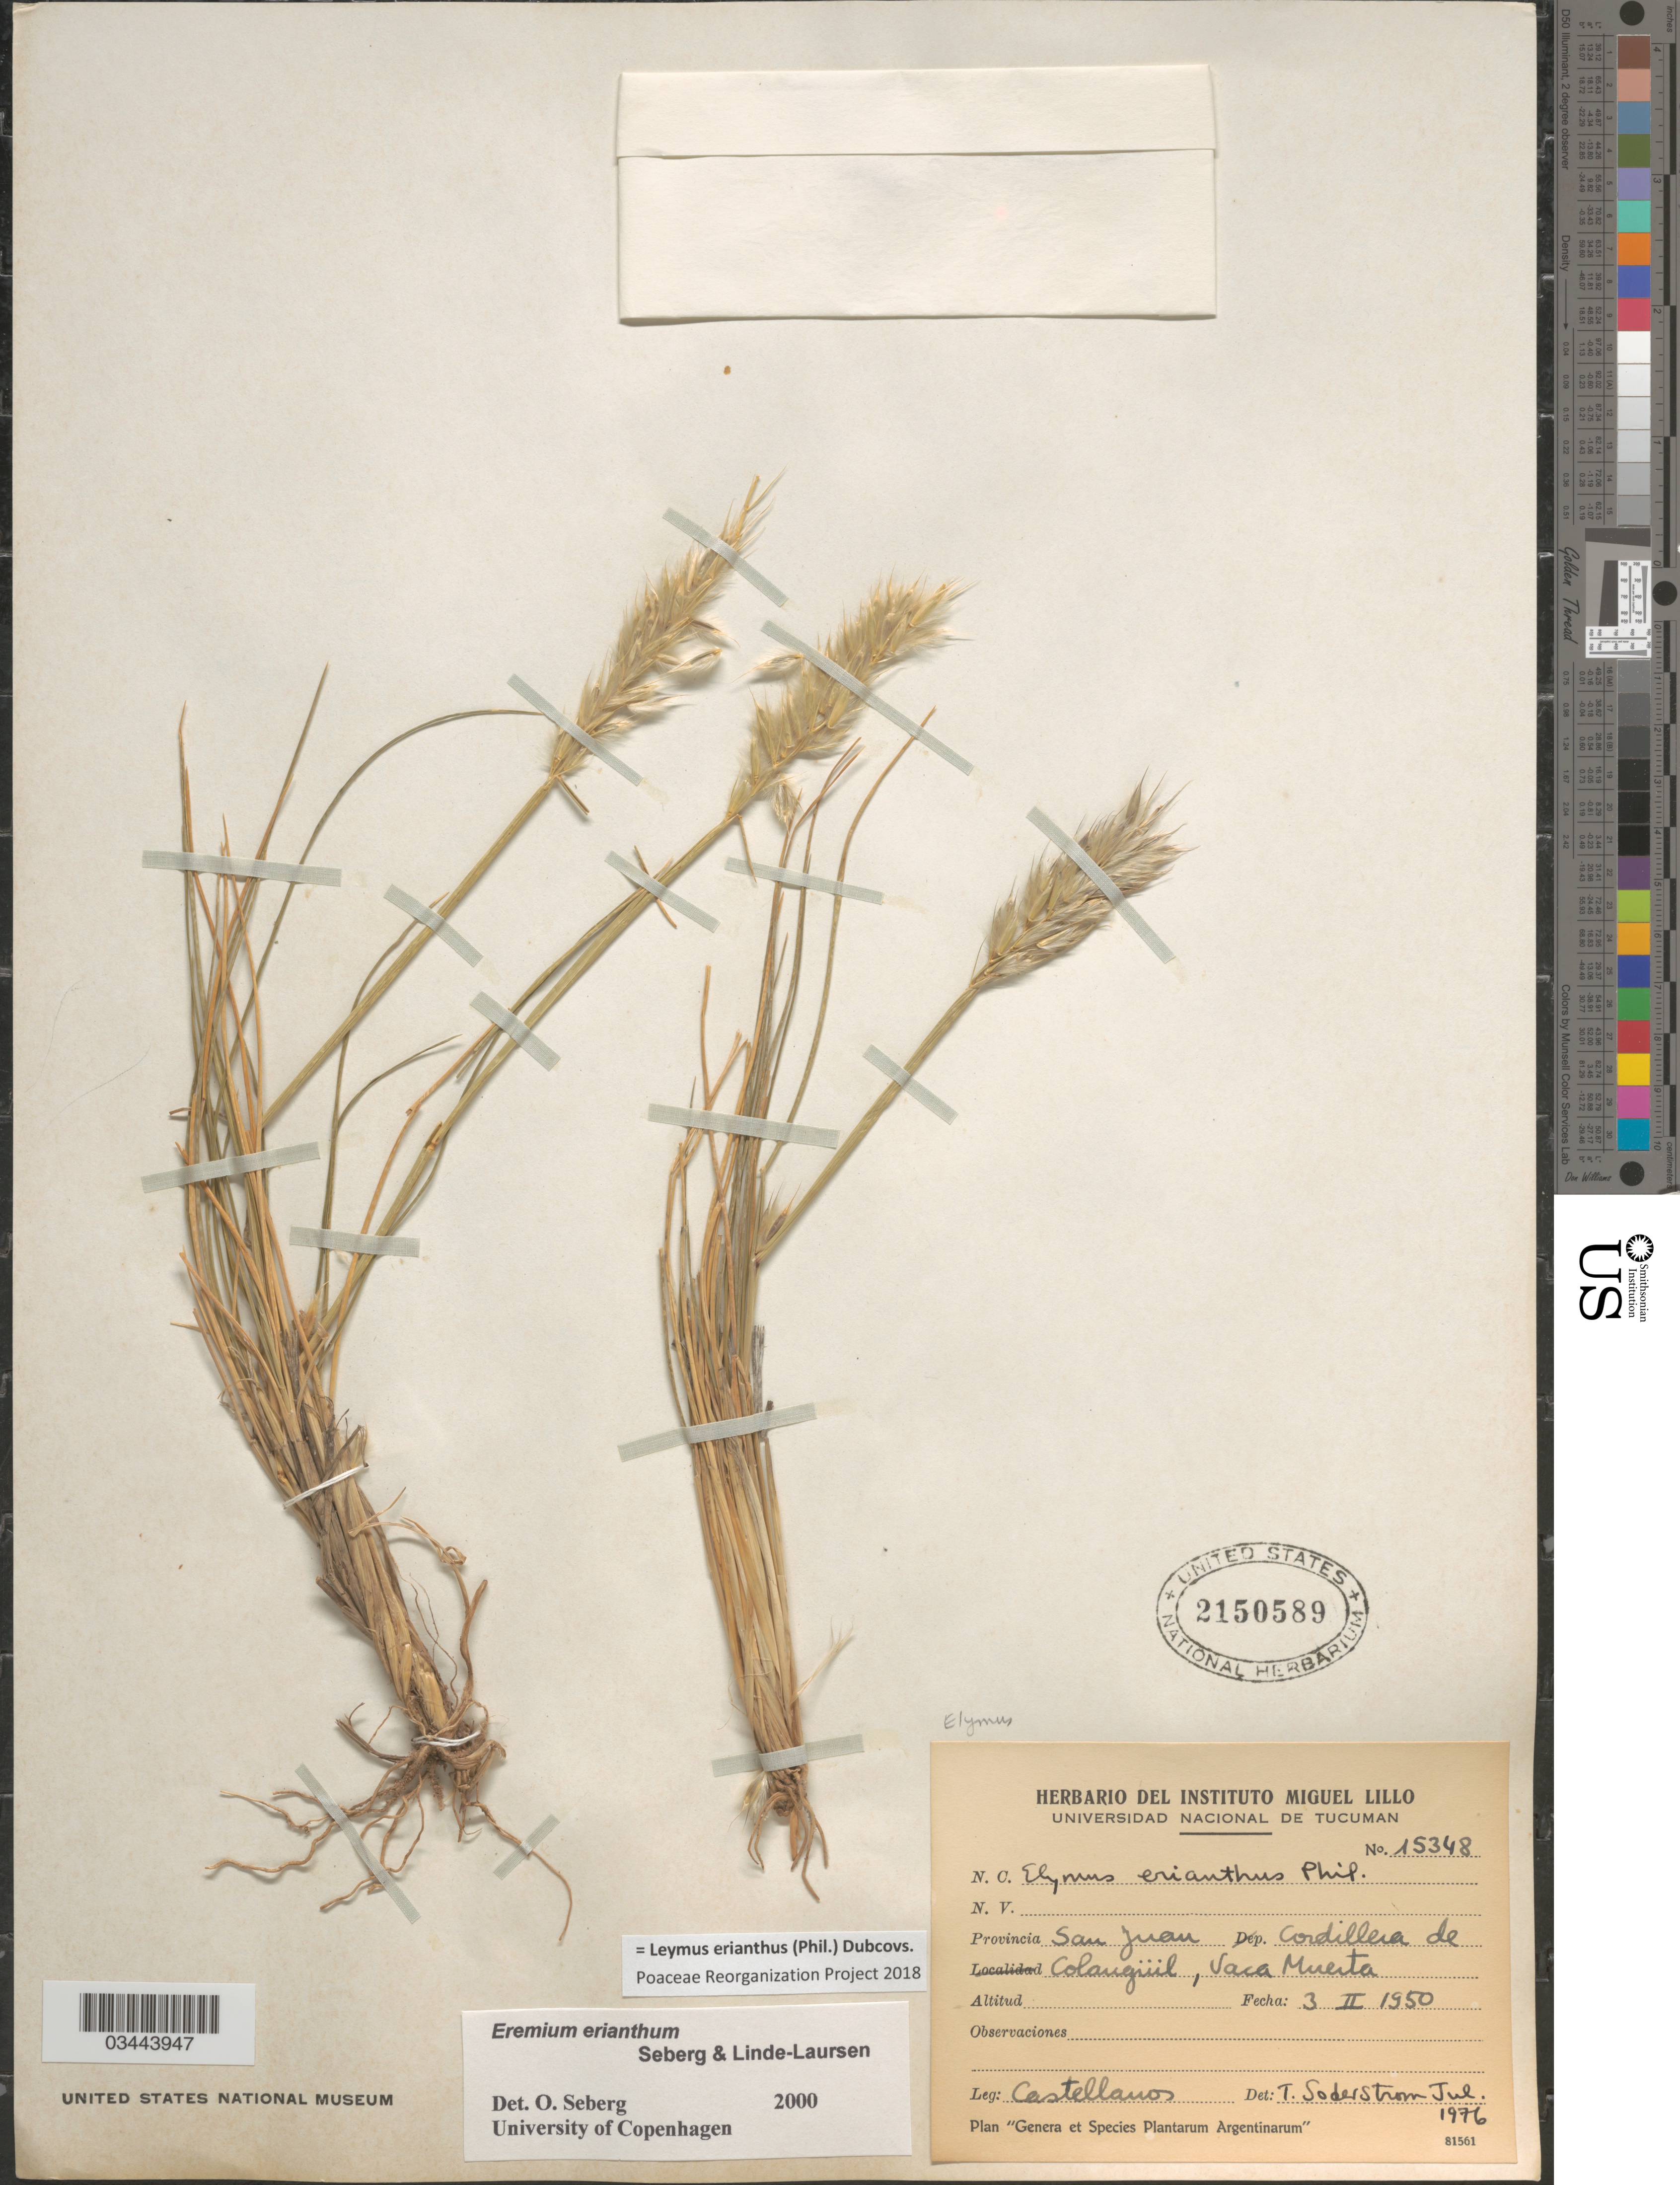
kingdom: Plantae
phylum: Tracheophyta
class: Liliopsida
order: Poales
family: Poaceae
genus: Leymus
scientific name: Leymus erianthus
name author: (Phil.) Dubcovsky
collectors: -- Castellanos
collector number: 15348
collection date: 1950-02-03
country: Argentina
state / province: San Juan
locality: Cordellera de Colangüil, Saca Muerta.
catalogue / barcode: US 2150589